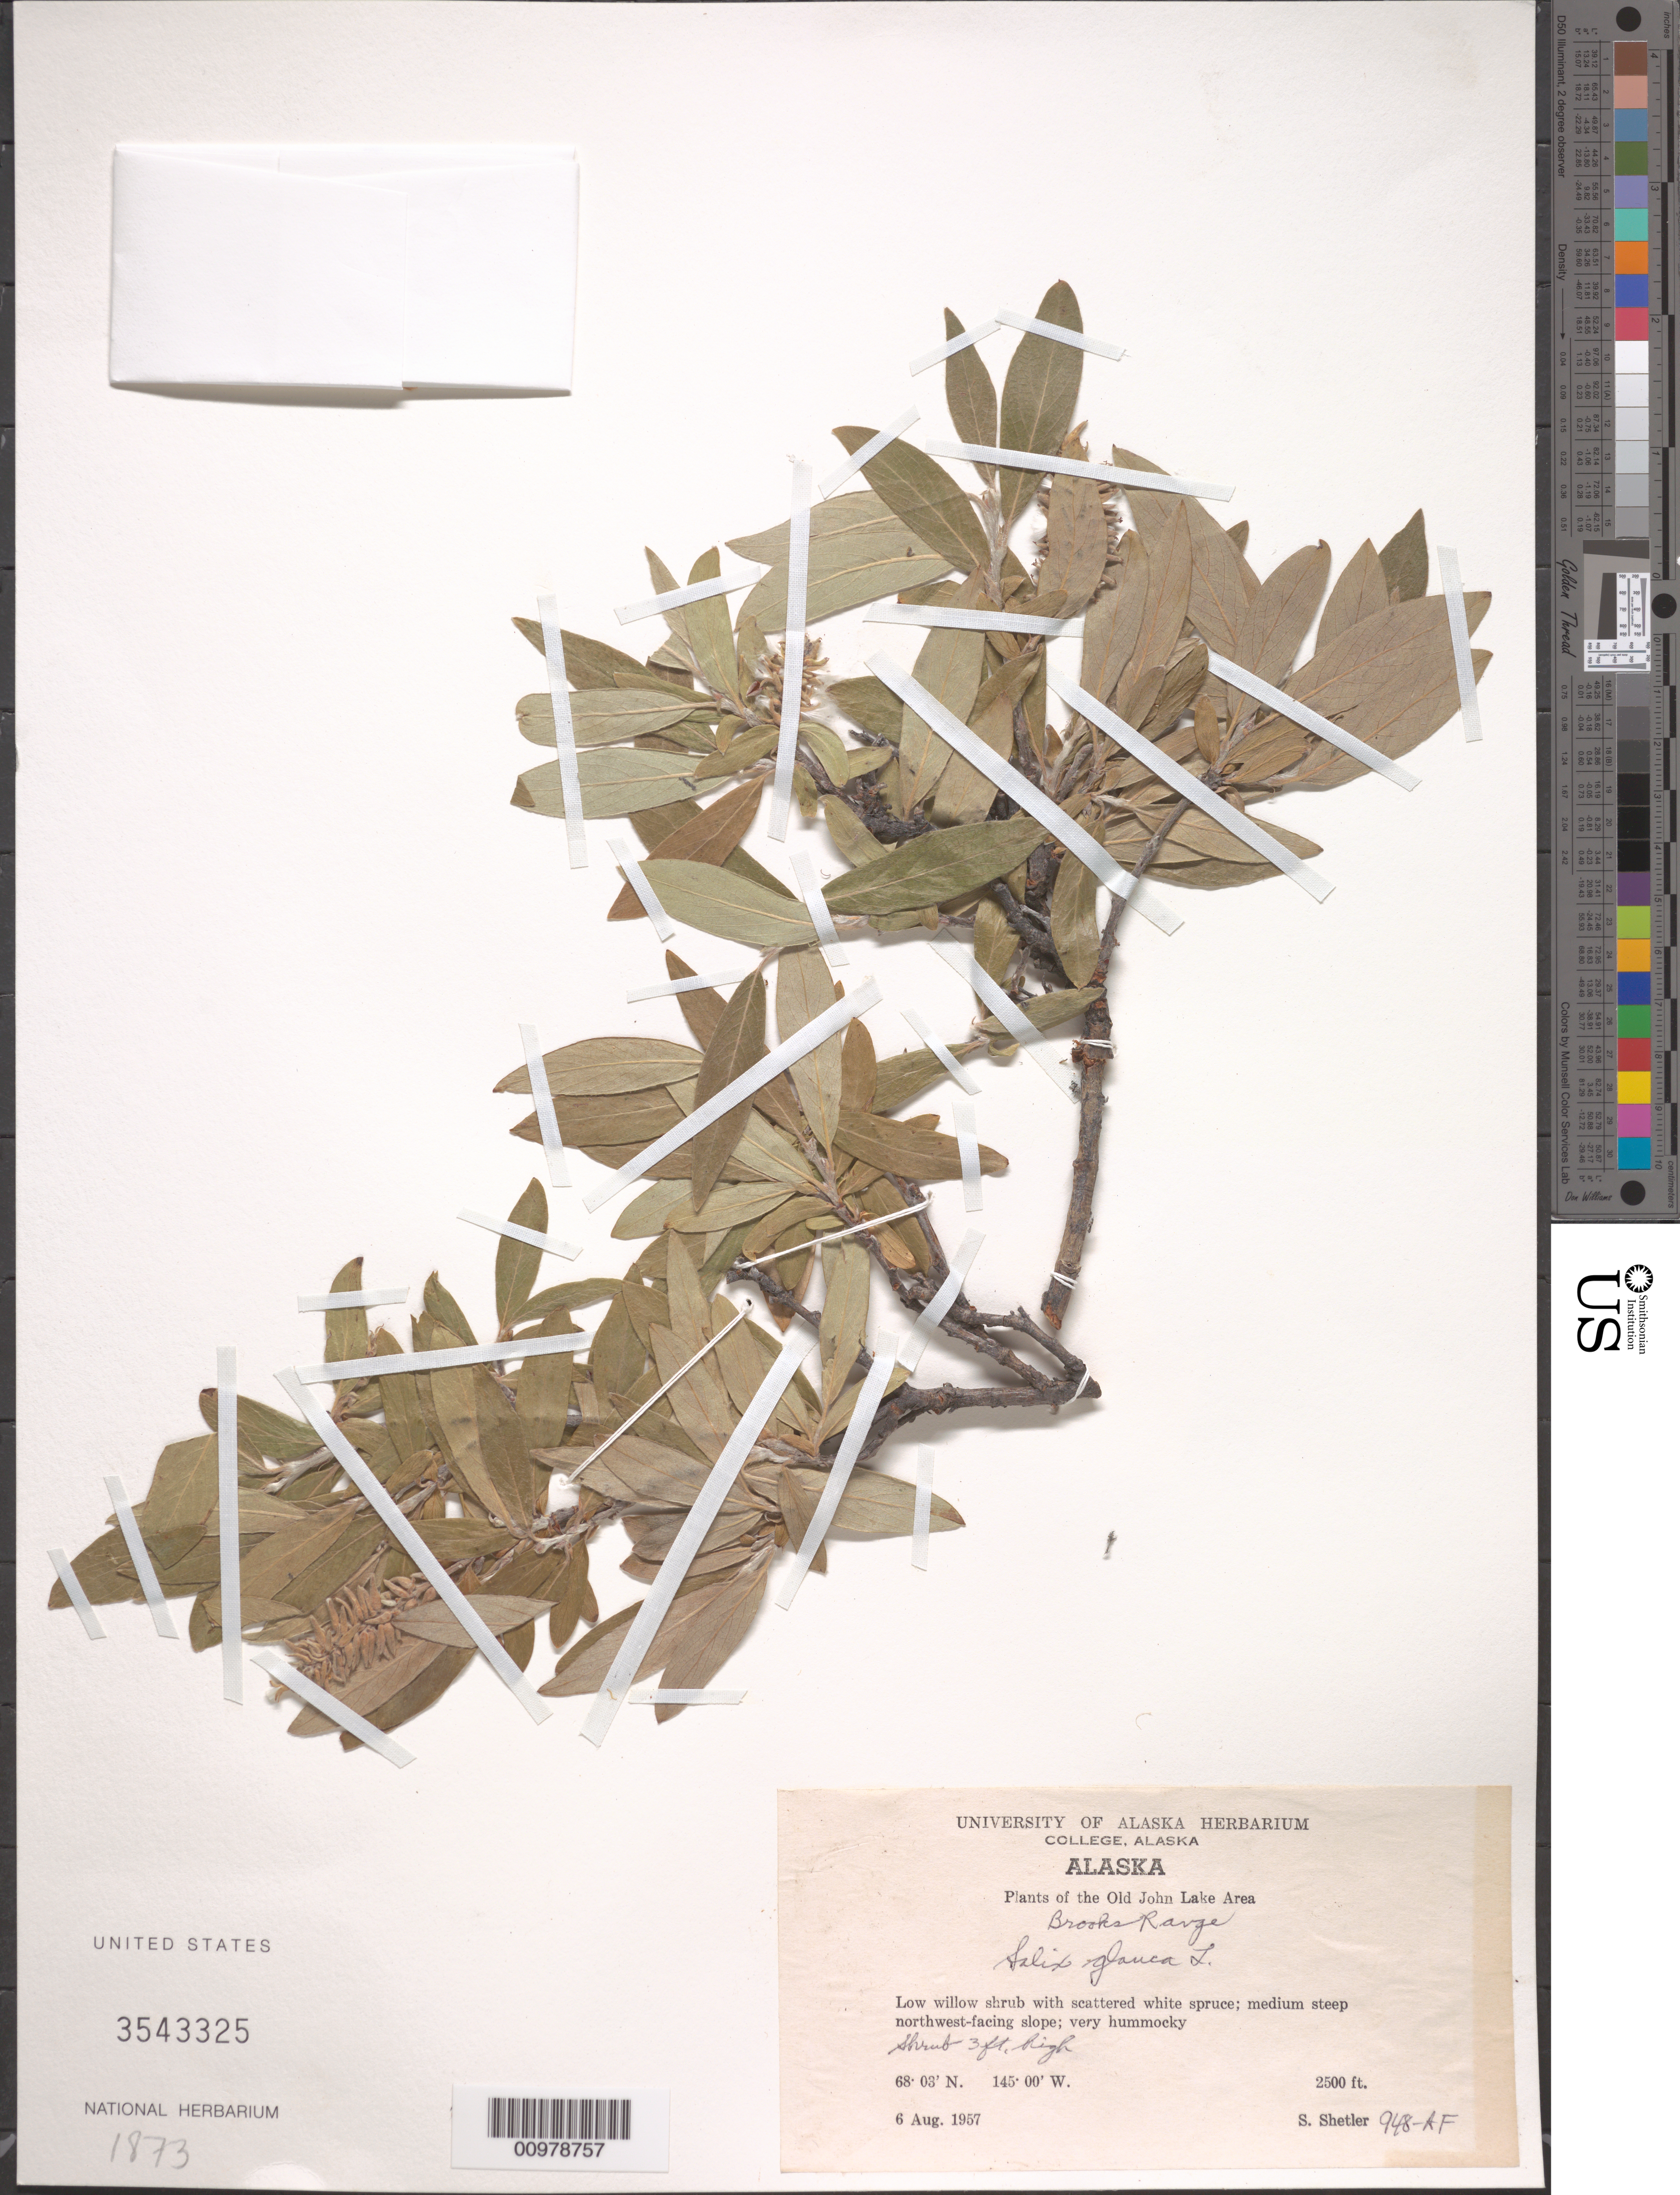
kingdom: Plantae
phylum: Tracheophyta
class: Magnoliopsida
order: Malpighiales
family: Salicaceae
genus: Salix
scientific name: Salix glauca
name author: L.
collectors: S. Shetler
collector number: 948-AF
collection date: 1957-08-06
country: United States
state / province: Alaska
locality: The Old John Lake Area. Brooks Range. Medium steep northwest-facing slope.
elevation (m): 762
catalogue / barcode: US 3543325